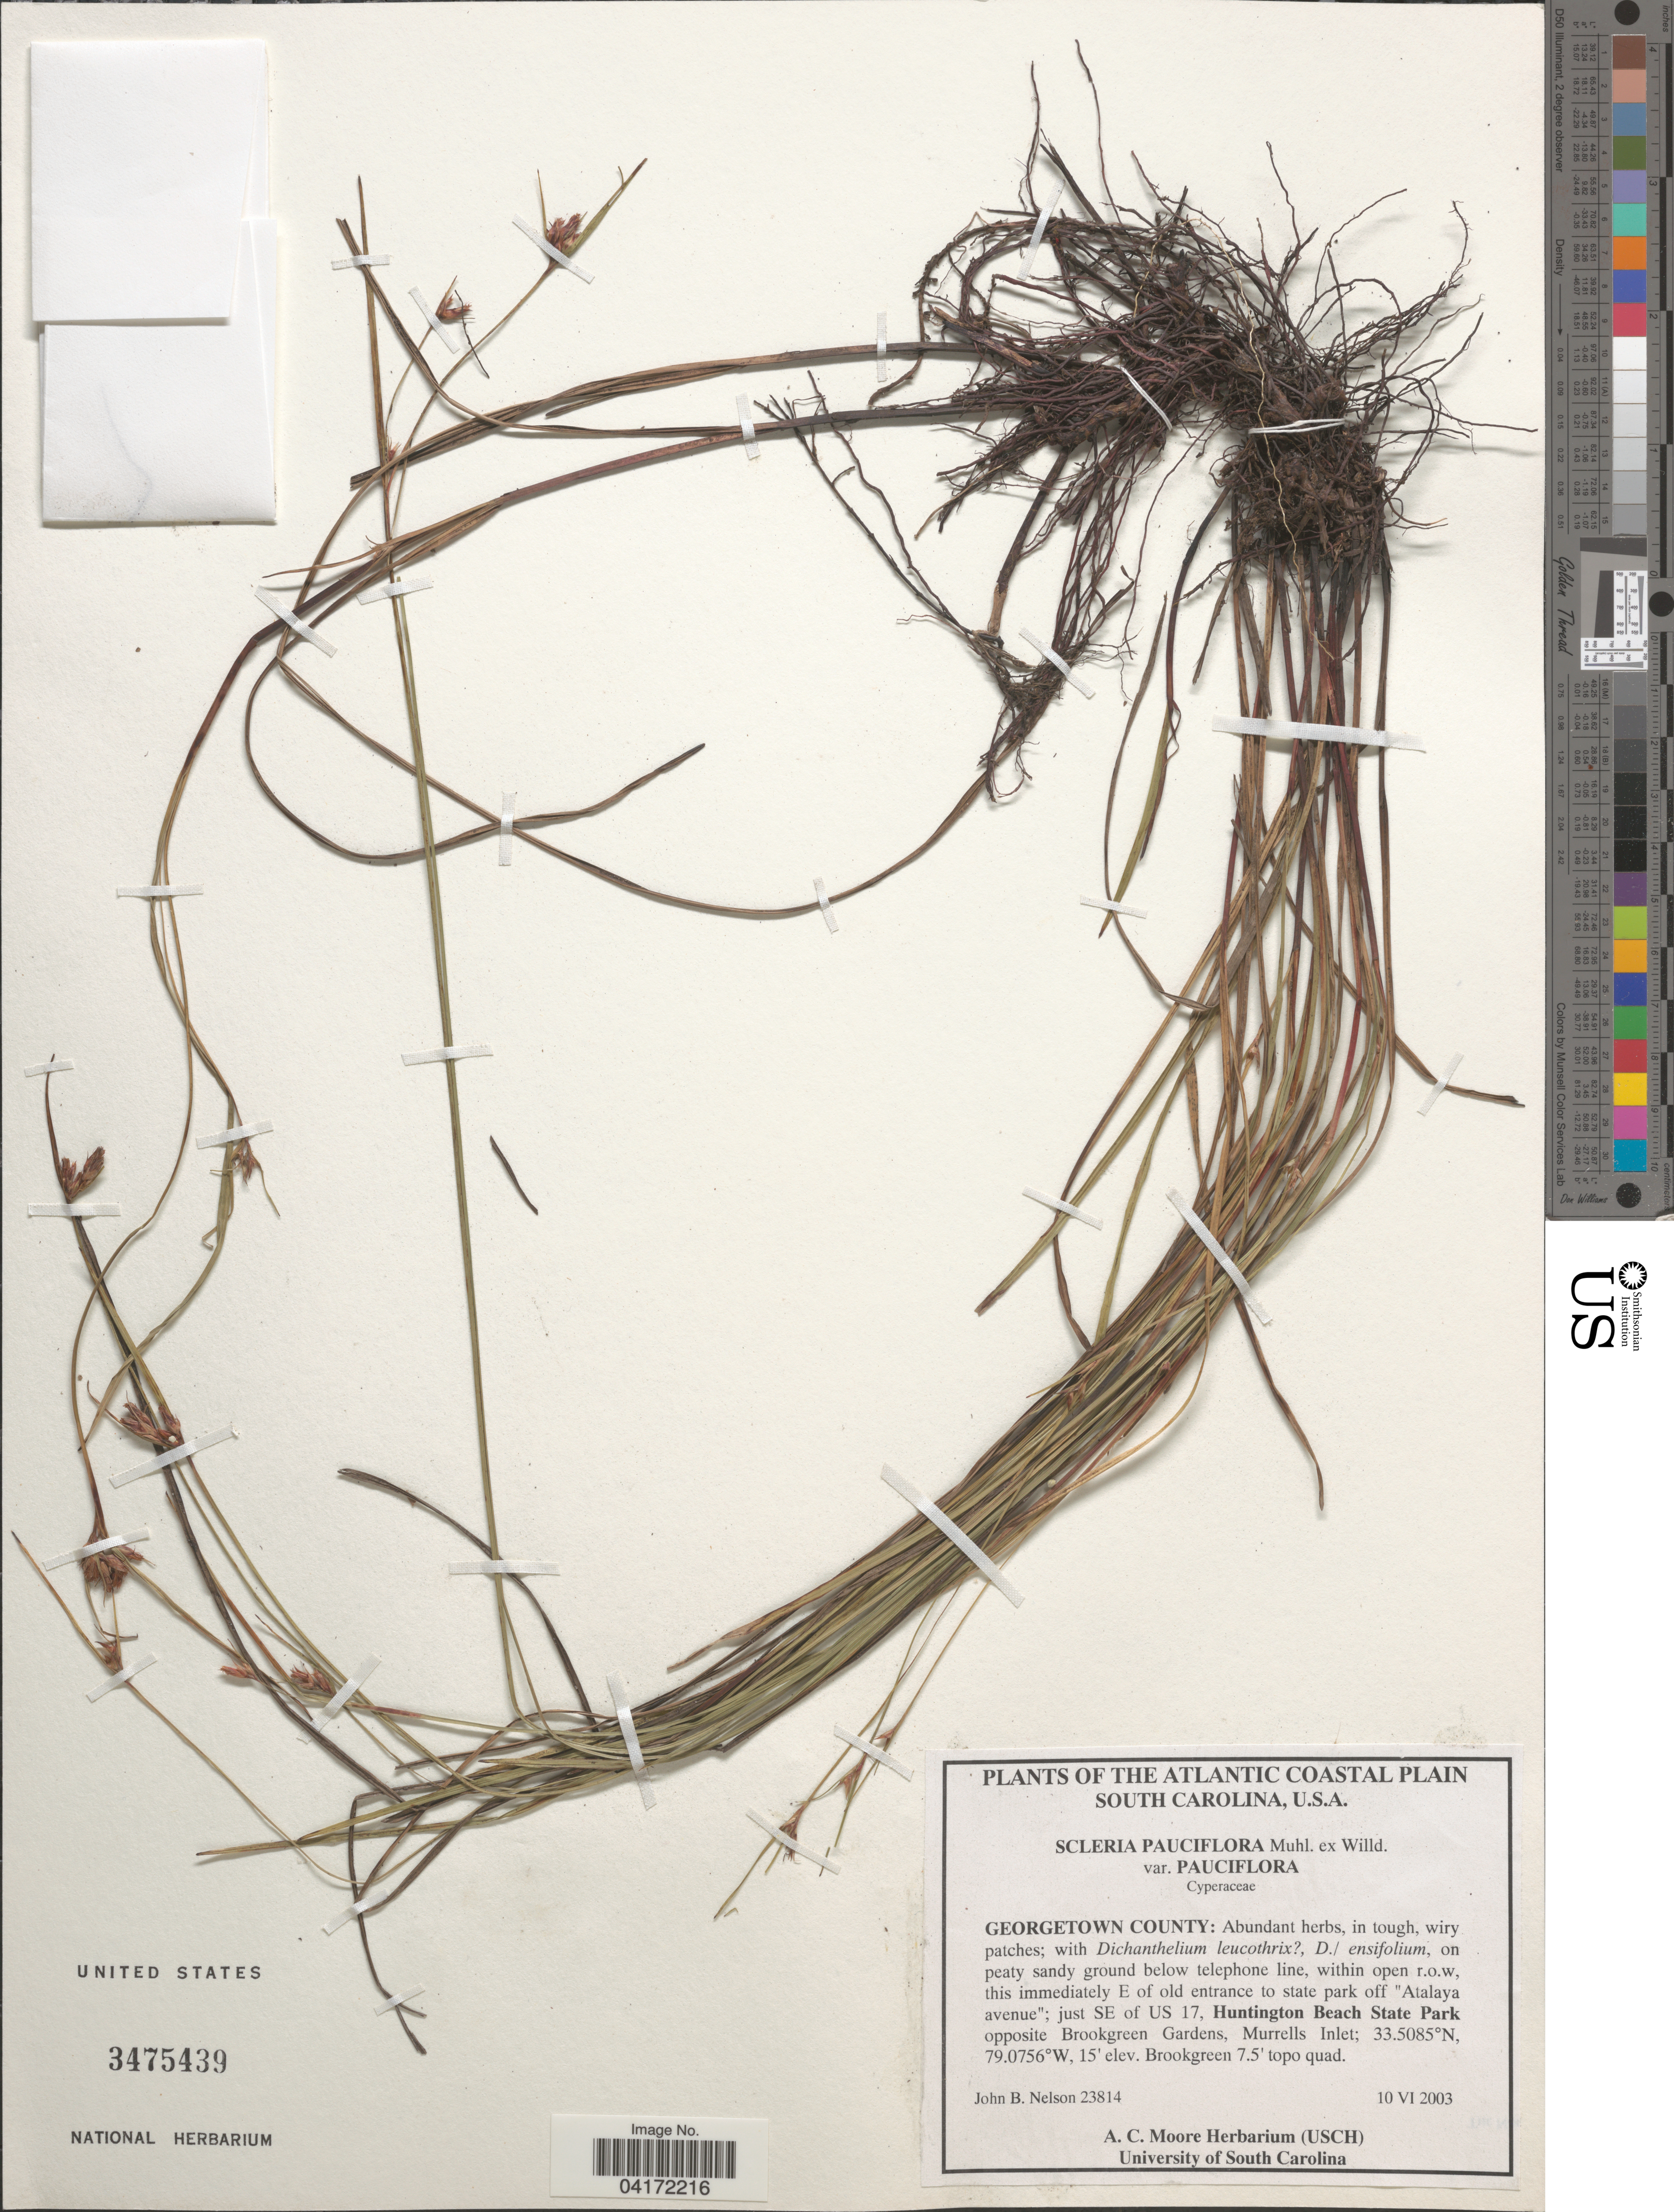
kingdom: Plantae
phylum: Tracheophyta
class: Liliopsida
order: Poales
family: Cyperaceae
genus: Scleria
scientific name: Scleria pauciflora var. pauciflora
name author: Muhl. ex Willd.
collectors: J. B. Nelson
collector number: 23814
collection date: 2003-06-10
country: United States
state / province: South Carolina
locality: The Atlantic Coastal Plain. Georgetown County: below telephone line, within open r.o.w, this immediately E of old entrance to state park off "Atalaya avenue"; just SE of US 17, Huntington Beach State Park opposite Brookgreen Gardens, Murrels Inlet; Brookgreen 7.5' topo quad.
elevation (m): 5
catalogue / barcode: US 3475439